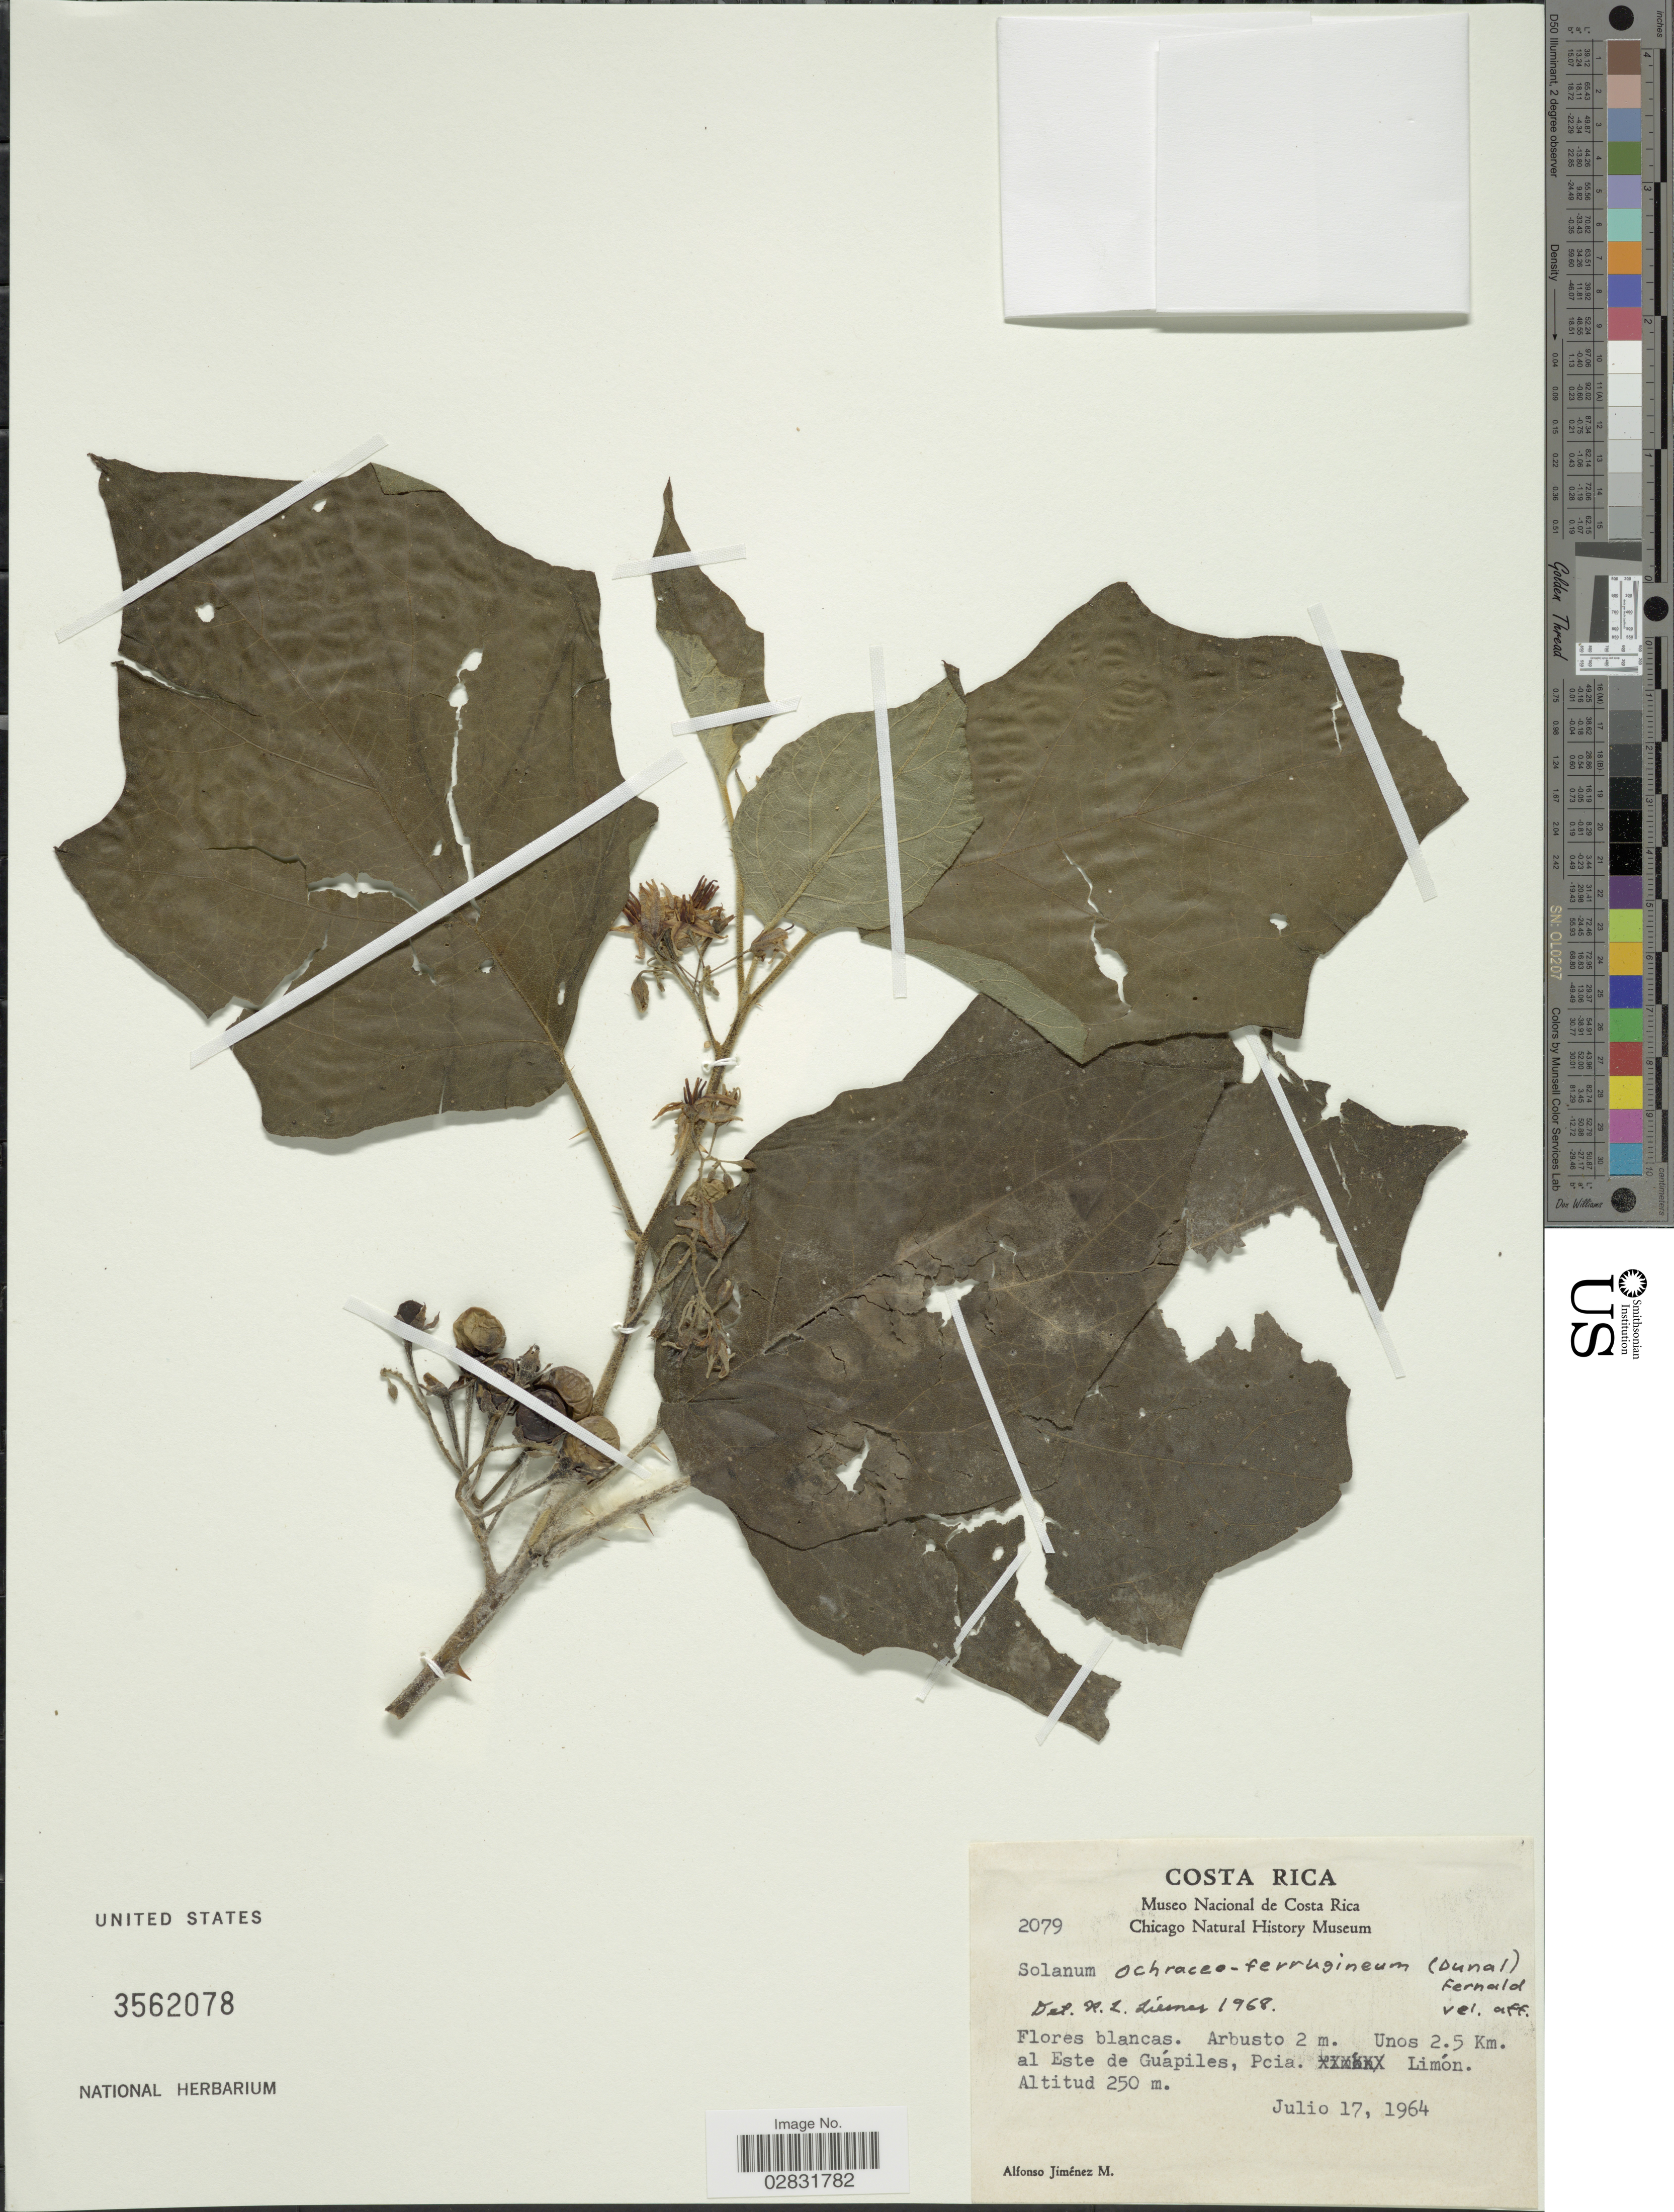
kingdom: Plantae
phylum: Tracheophyta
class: Magnoliopsida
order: Solanales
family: Solanaceae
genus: Solanum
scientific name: Solanum ochraceo-ferrugineum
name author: (Dunal) Fernald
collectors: A. Jimenez M.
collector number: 2079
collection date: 1964-07-17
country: Costa Rica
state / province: Limón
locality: Unos 2.5 Km. al Este de Guápiles.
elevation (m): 250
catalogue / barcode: US 3562078